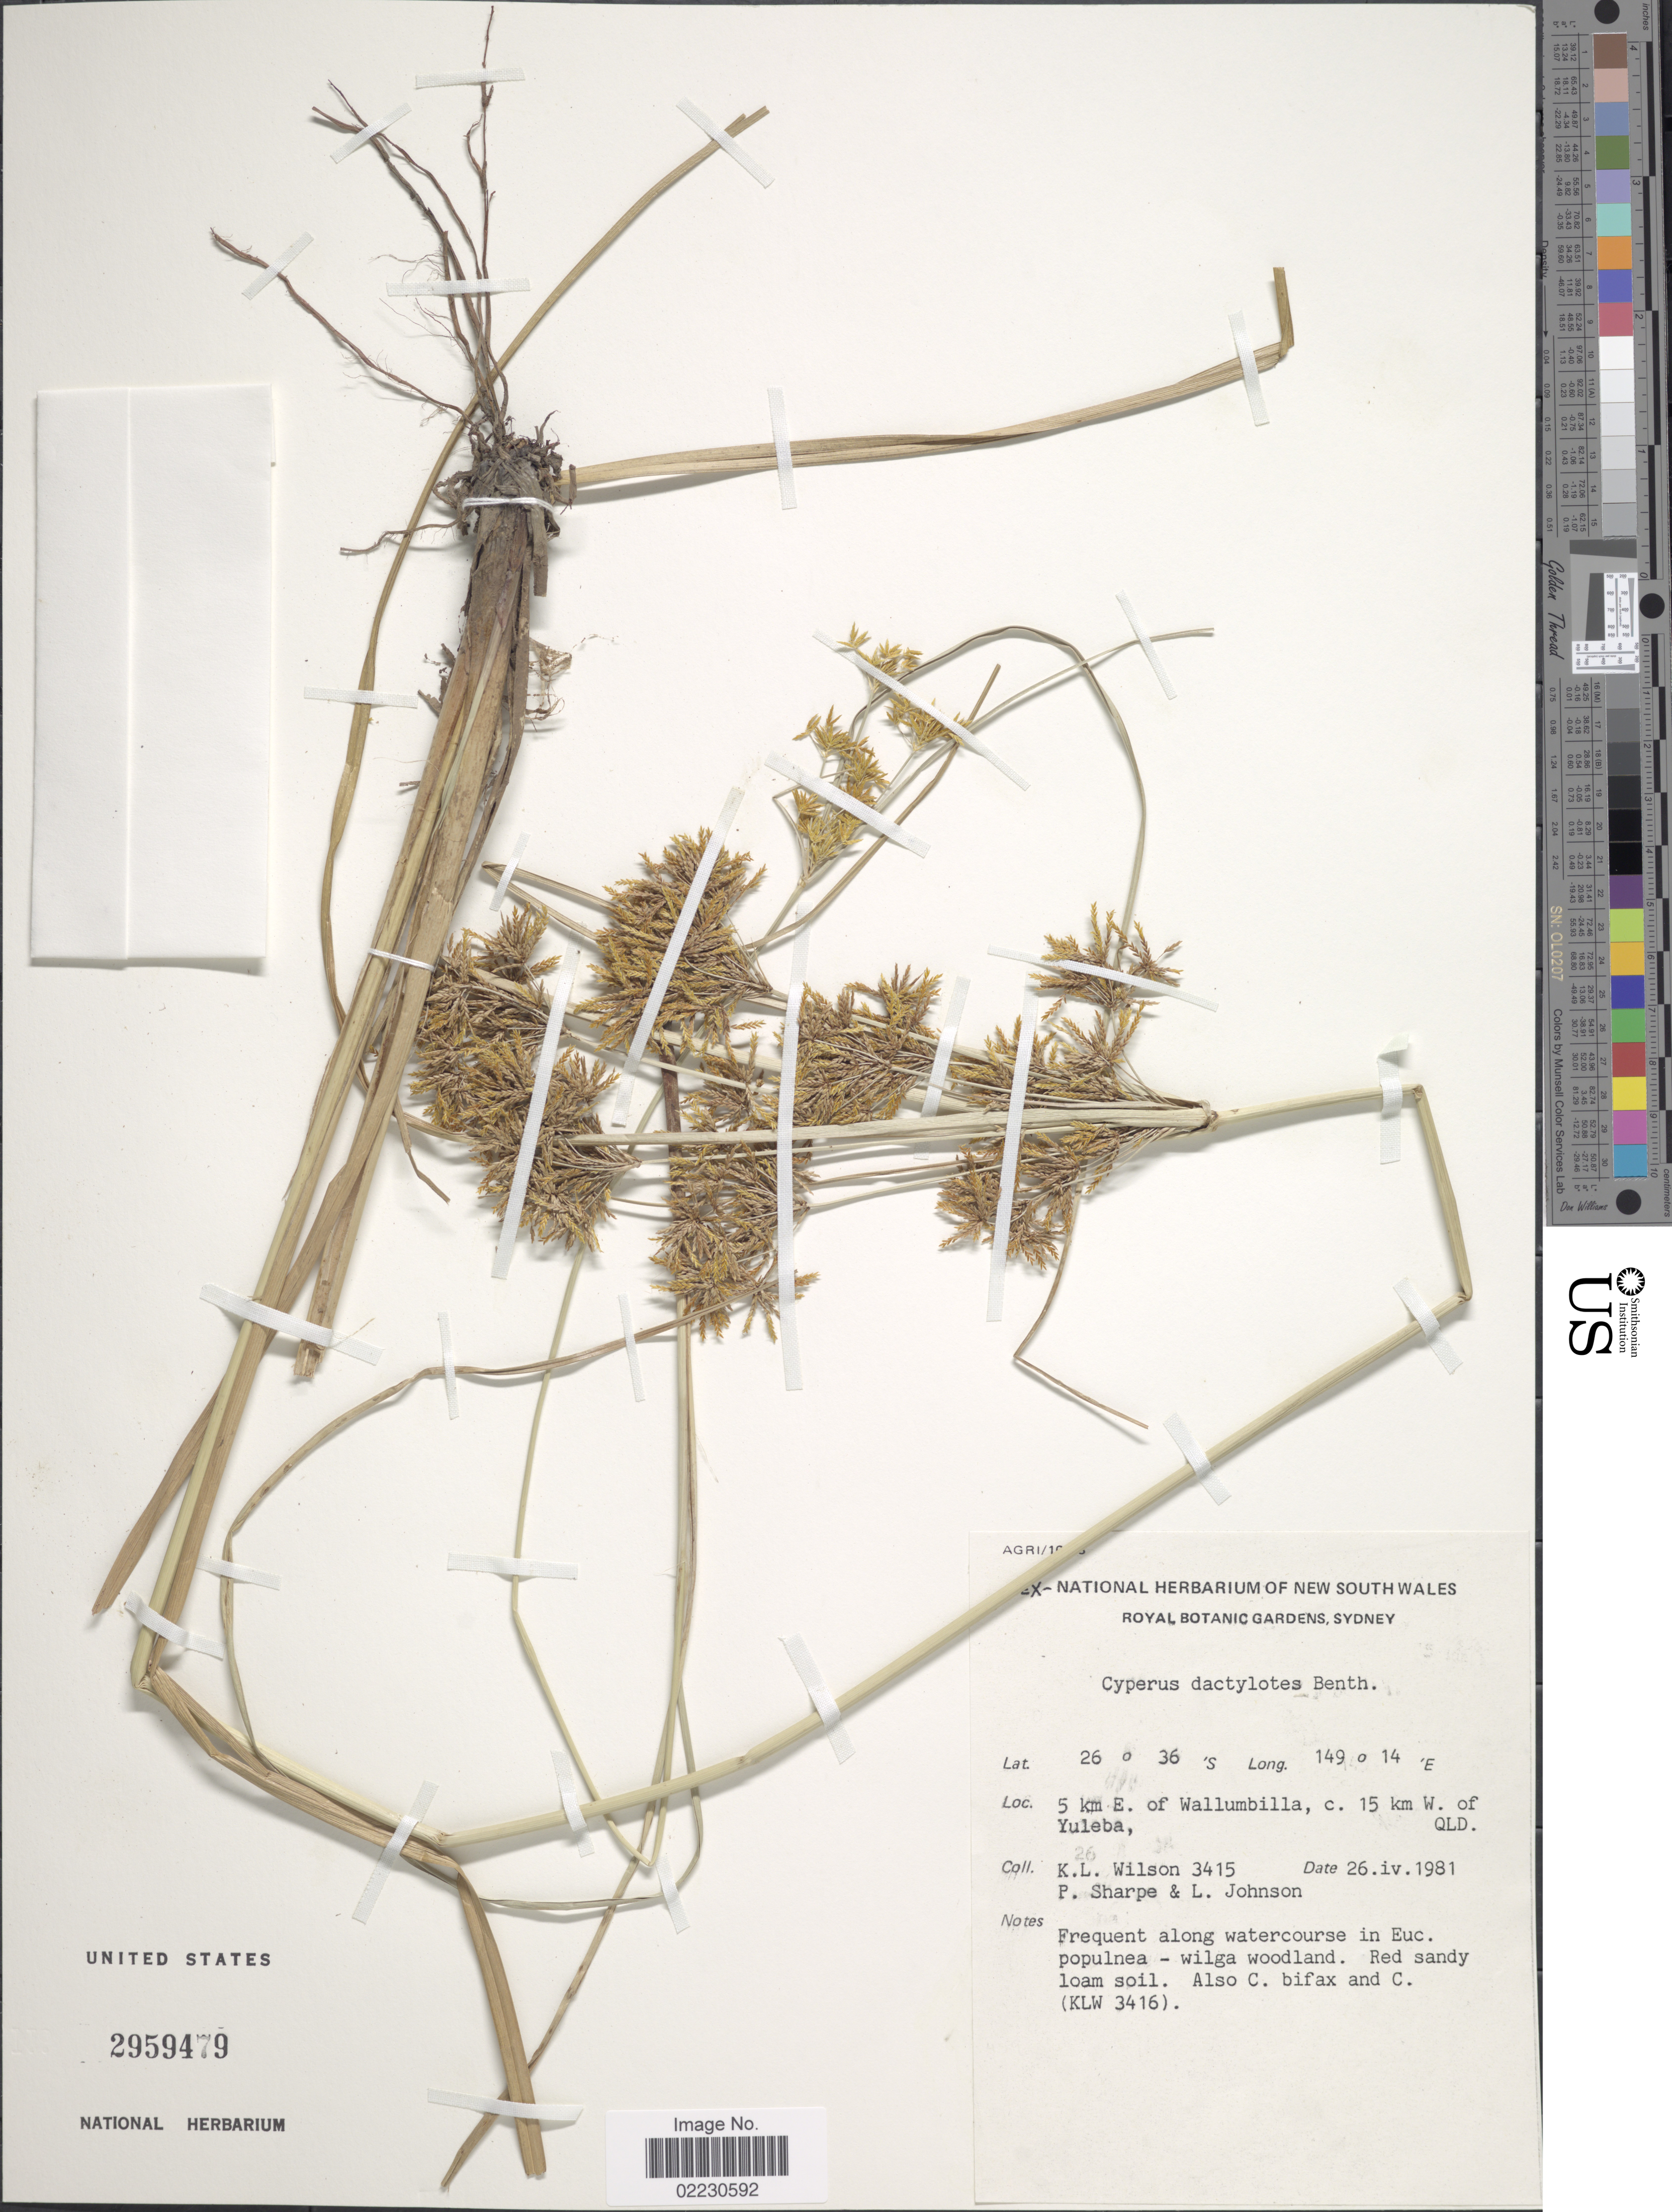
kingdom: Plantae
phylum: Tracheophyta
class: Liliopsida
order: Poales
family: Cyperaceae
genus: Cyperus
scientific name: Cyperus dactylotes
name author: Benth.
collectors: K. L. Wilson, P. Sharpe & L. Johnson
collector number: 3415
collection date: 1981-04-26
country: Australia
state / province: Queensland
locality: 5 km E. of Wallumbilla, c. 15 km W. of Yuleba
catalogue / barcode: US 2959479